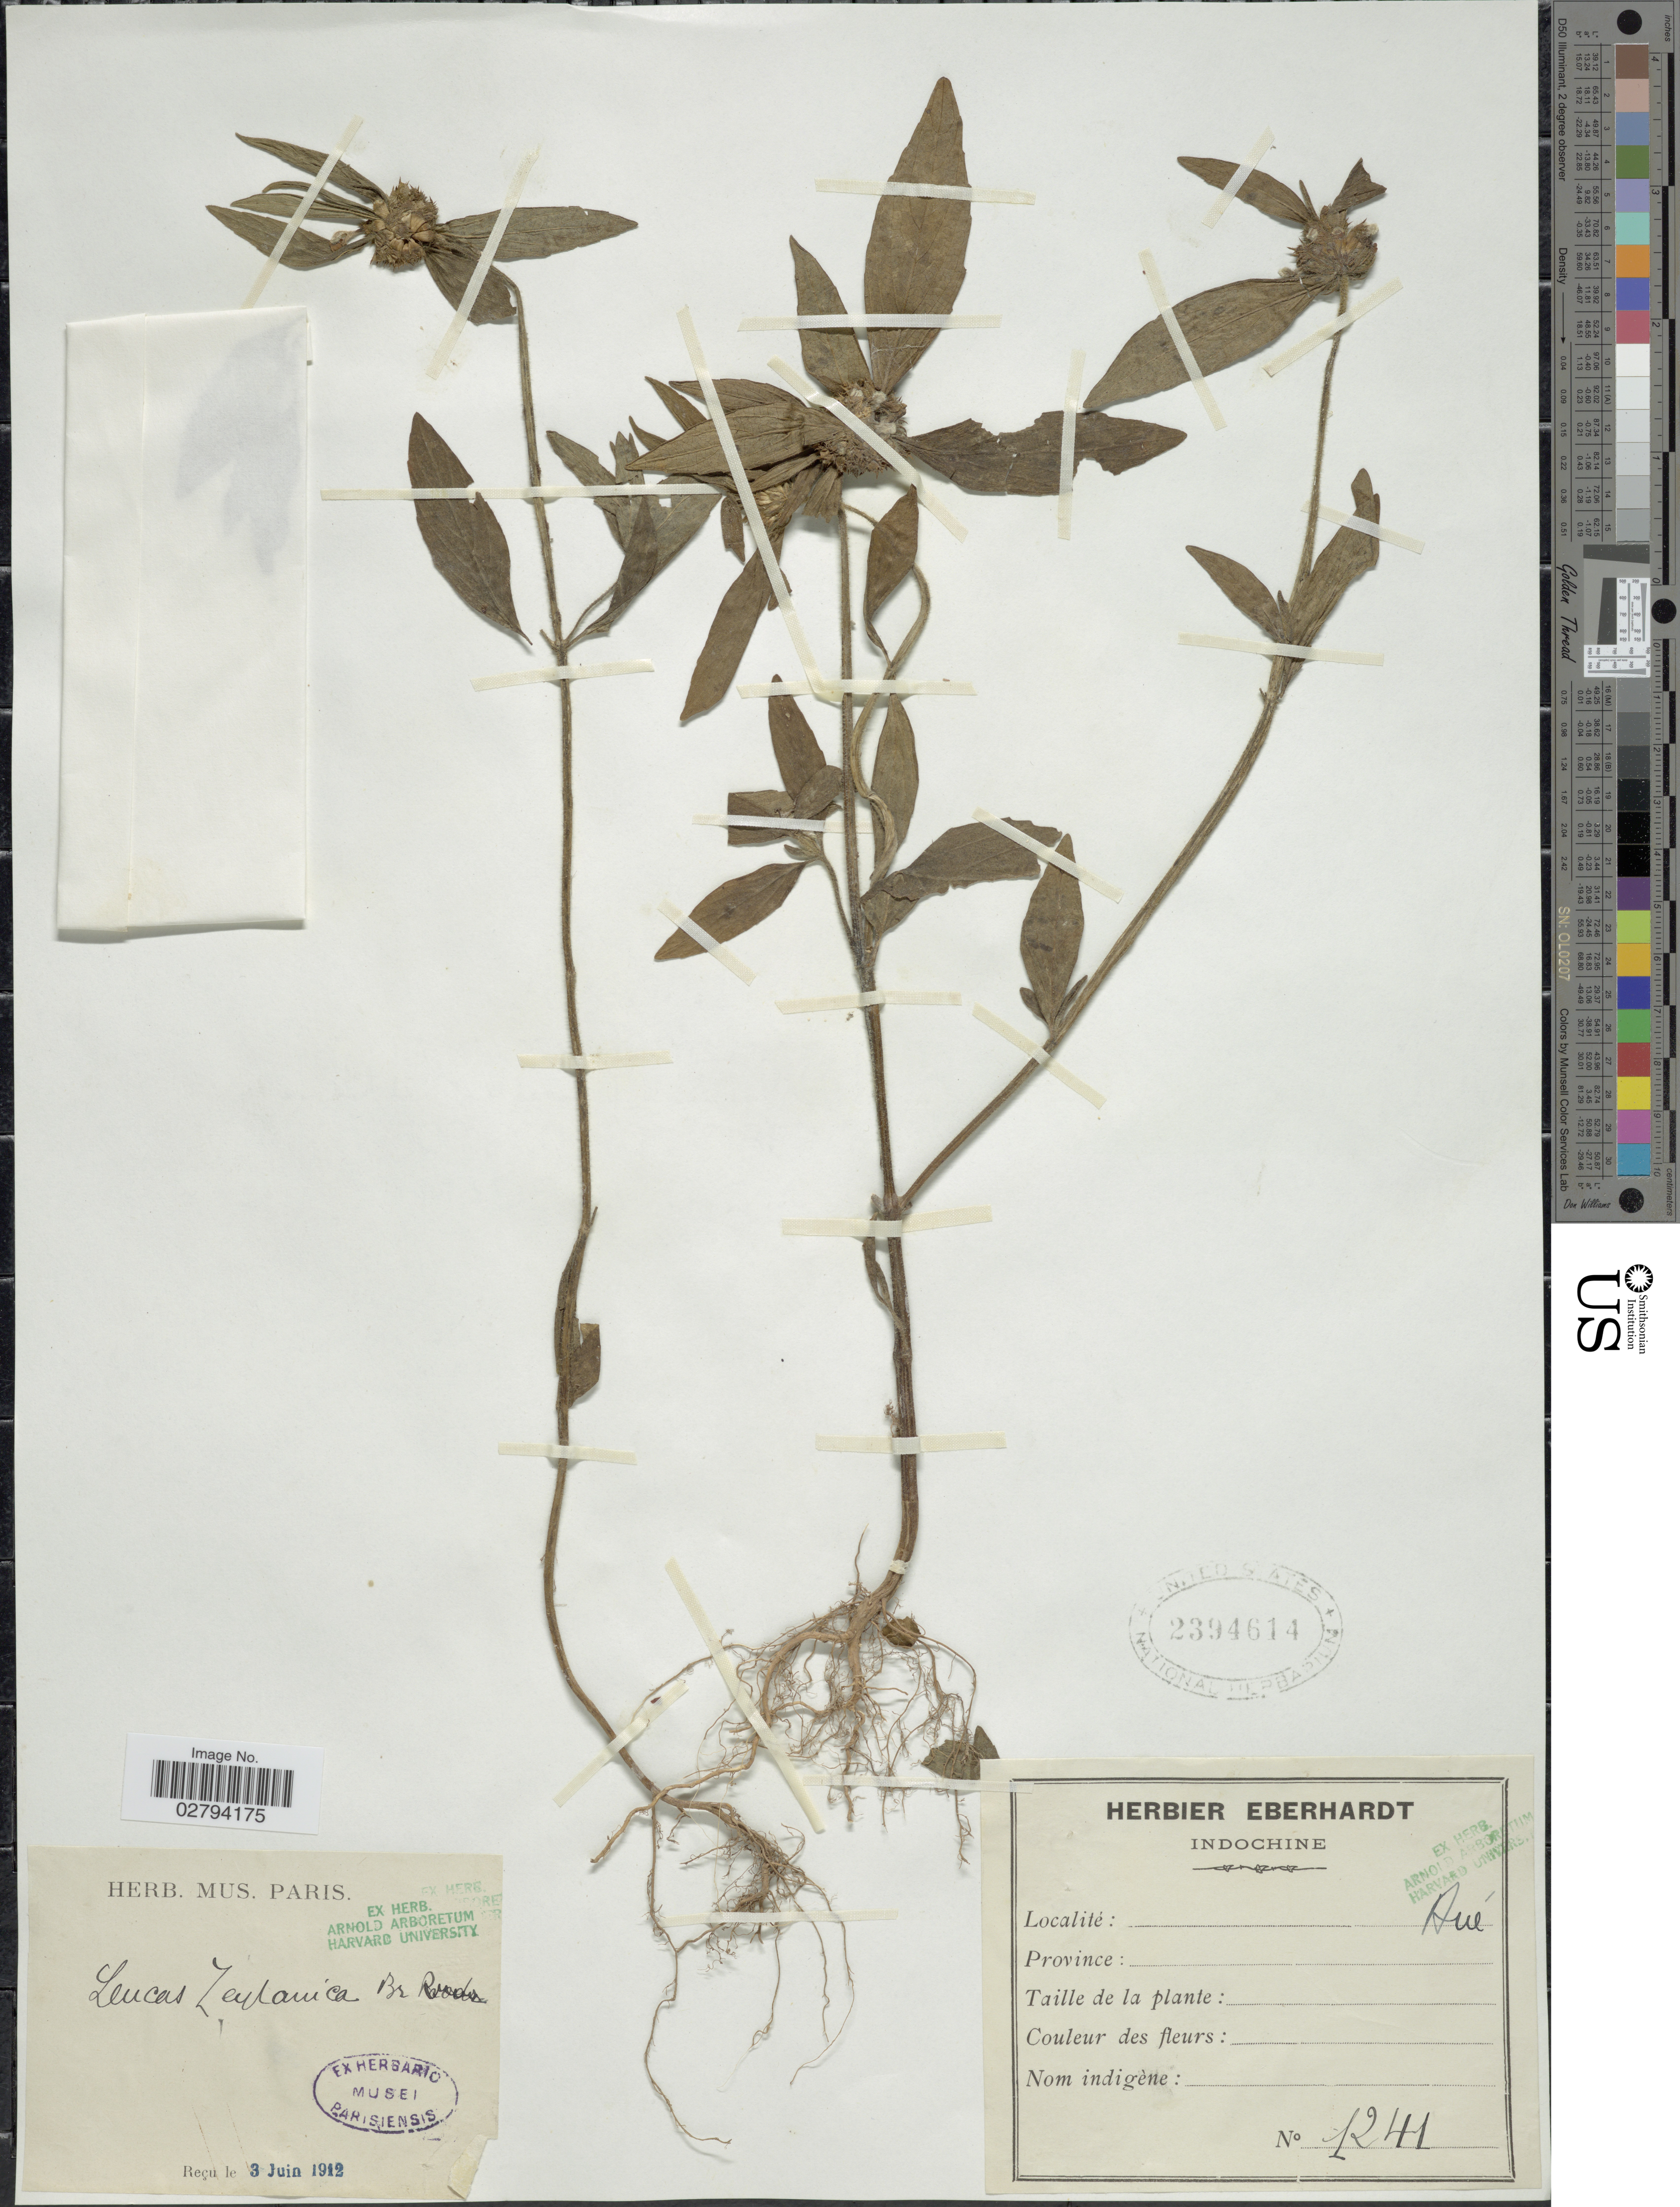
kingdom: Plantae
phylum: Tracheophyta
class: Magnoliopsida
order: Lamiales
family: Lamiaceae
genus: Leucas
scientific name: Leucas zeylanica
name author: (L.) W.T. Aiton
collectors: ex herb. Eberhardt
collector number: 1241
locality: Ané.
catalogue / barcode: US 2394614